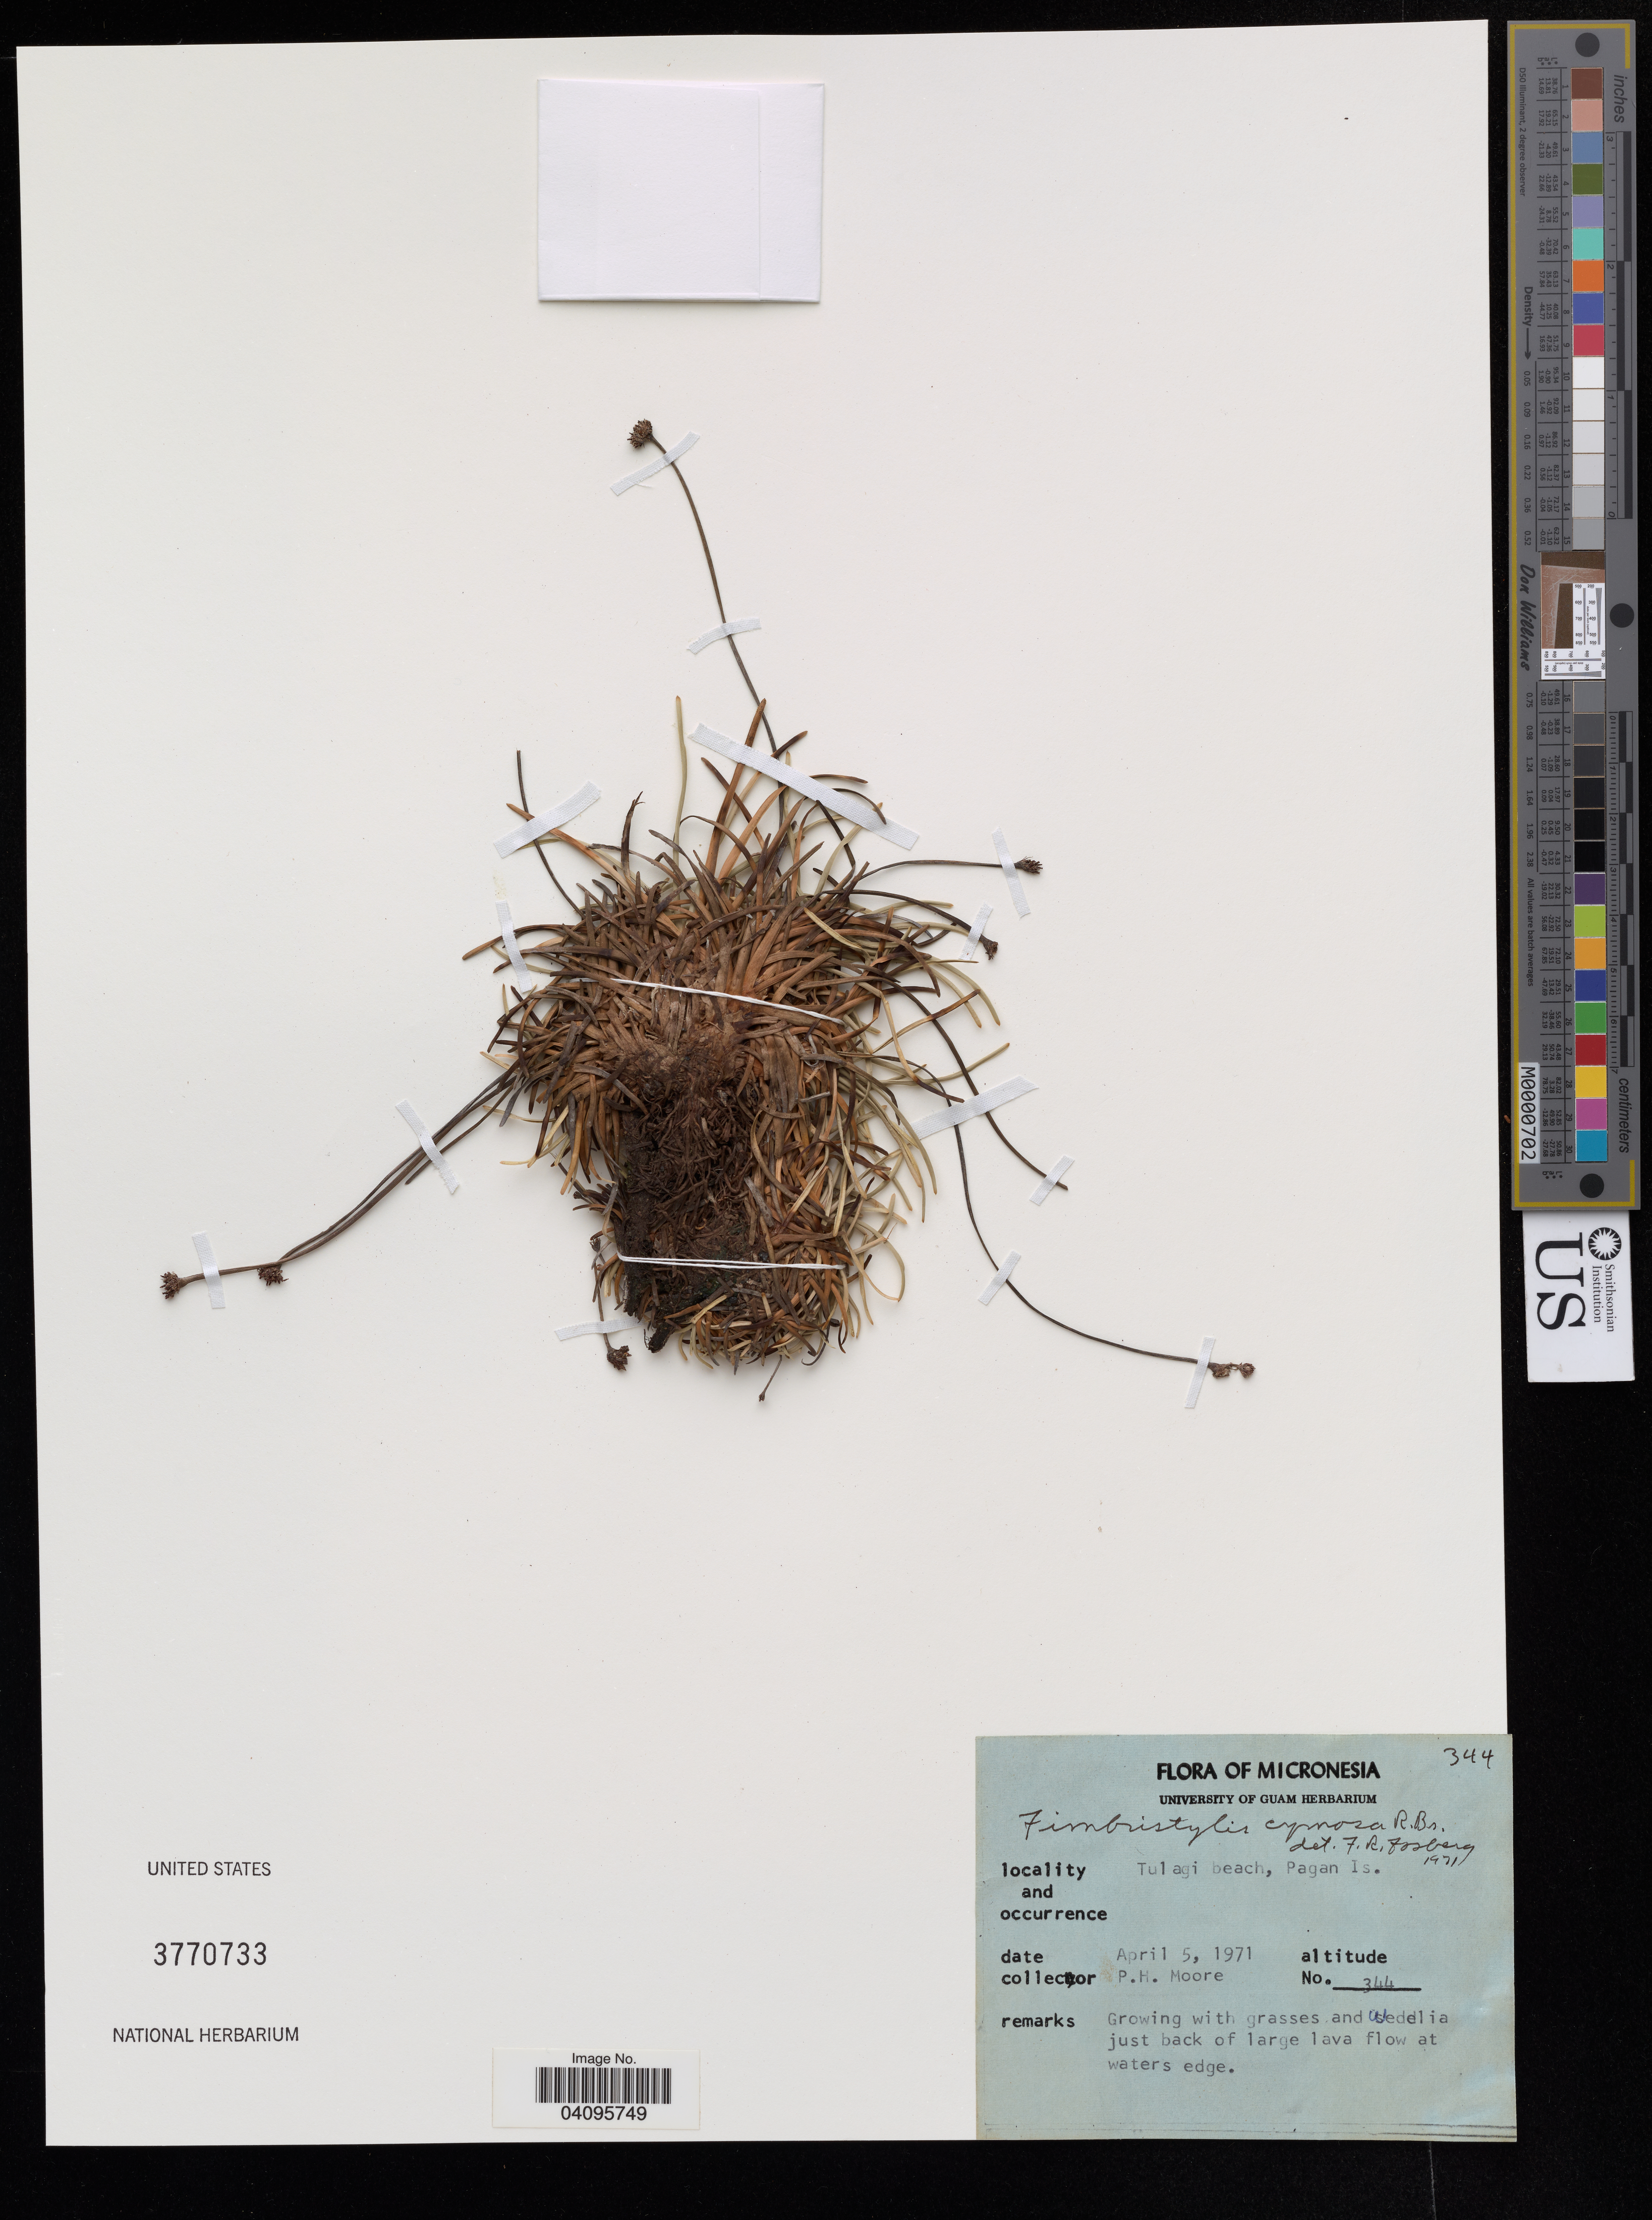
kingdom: Plantae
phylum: Tracheophyta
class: Liliopsida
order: Poales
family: Cyperaceae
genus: Fimbristylis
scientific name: Fimbristylis cymosa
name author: R. Br.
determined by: Fosberg, F. R.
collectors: P. H. Moore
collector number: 344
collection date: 1971-04-05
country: Northern Mariana Islands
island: Pagan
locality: Tulagi Beach, Pagan Is.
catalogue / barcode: US 3770733